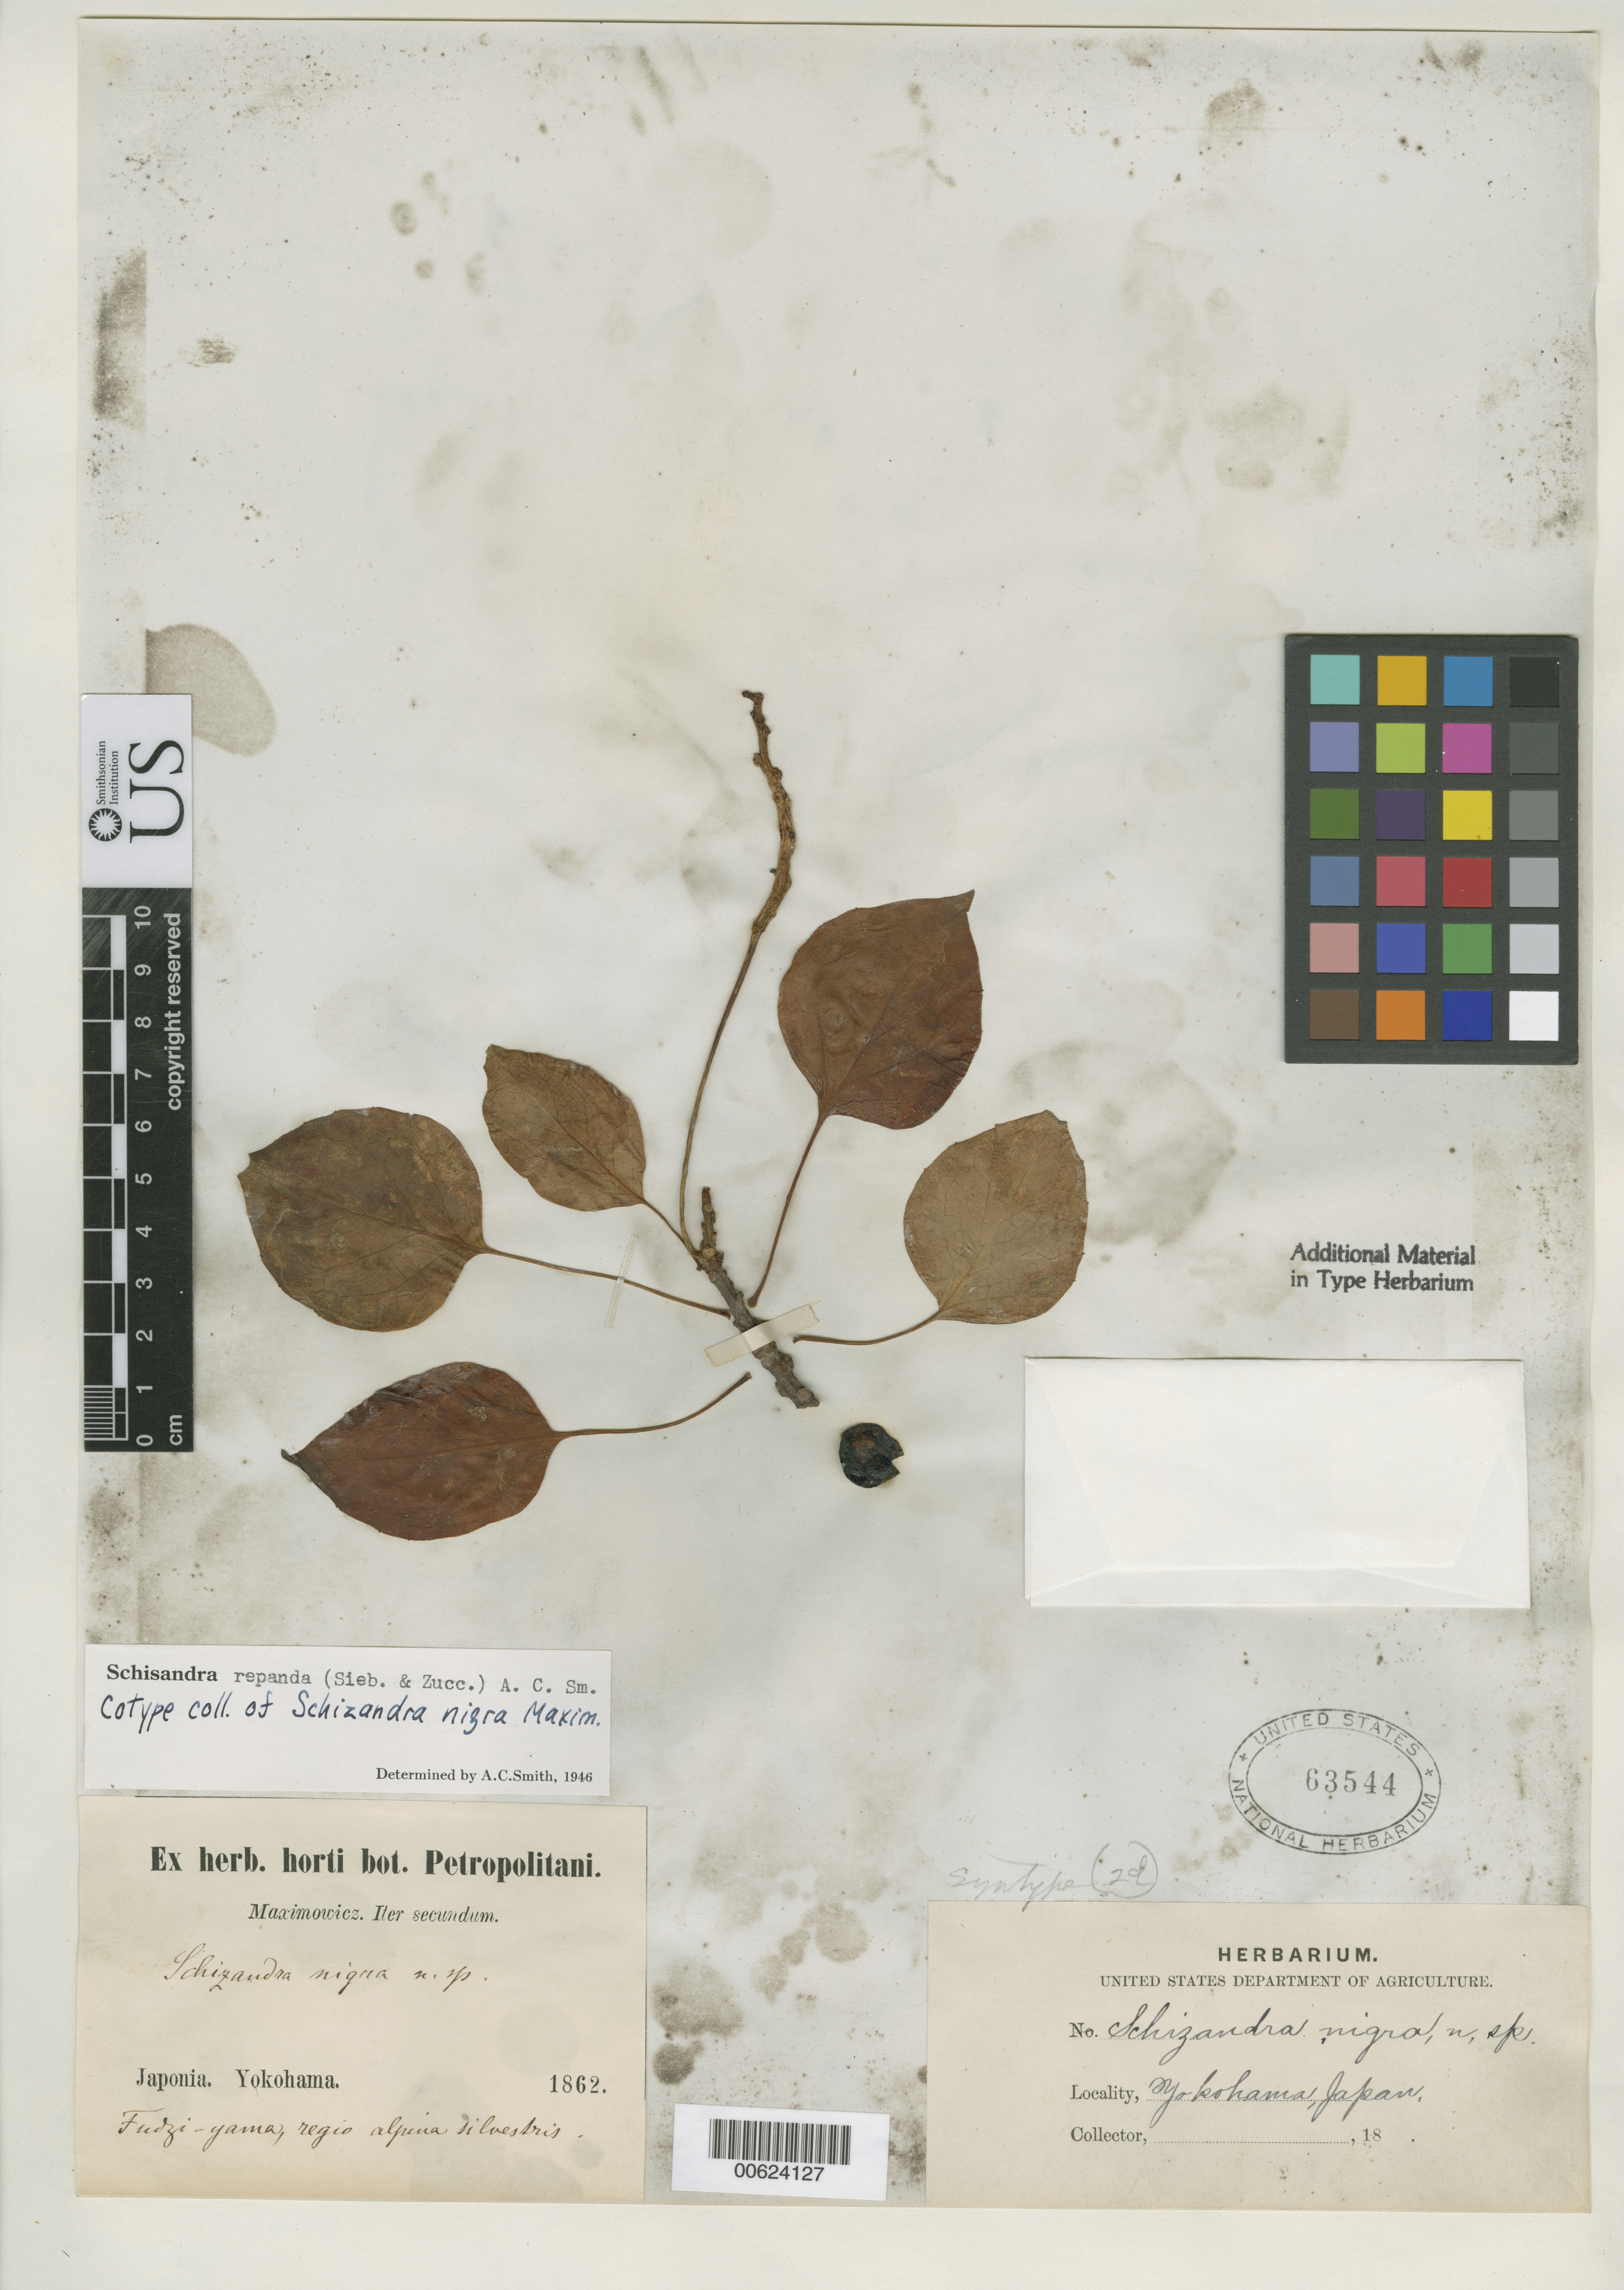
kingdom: Plantae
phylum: Tracheophyta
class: Magnoliopsida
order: Austrobaileyales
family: Schisandraceae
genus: Schisandra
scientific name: Schisandra nigra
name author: Maxim.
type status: Syntype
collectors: C. J. Maximowicz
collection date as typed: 1862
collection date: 1862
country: Japan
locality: Yokohoma, Fudzi-yama.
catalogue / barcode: US 63544